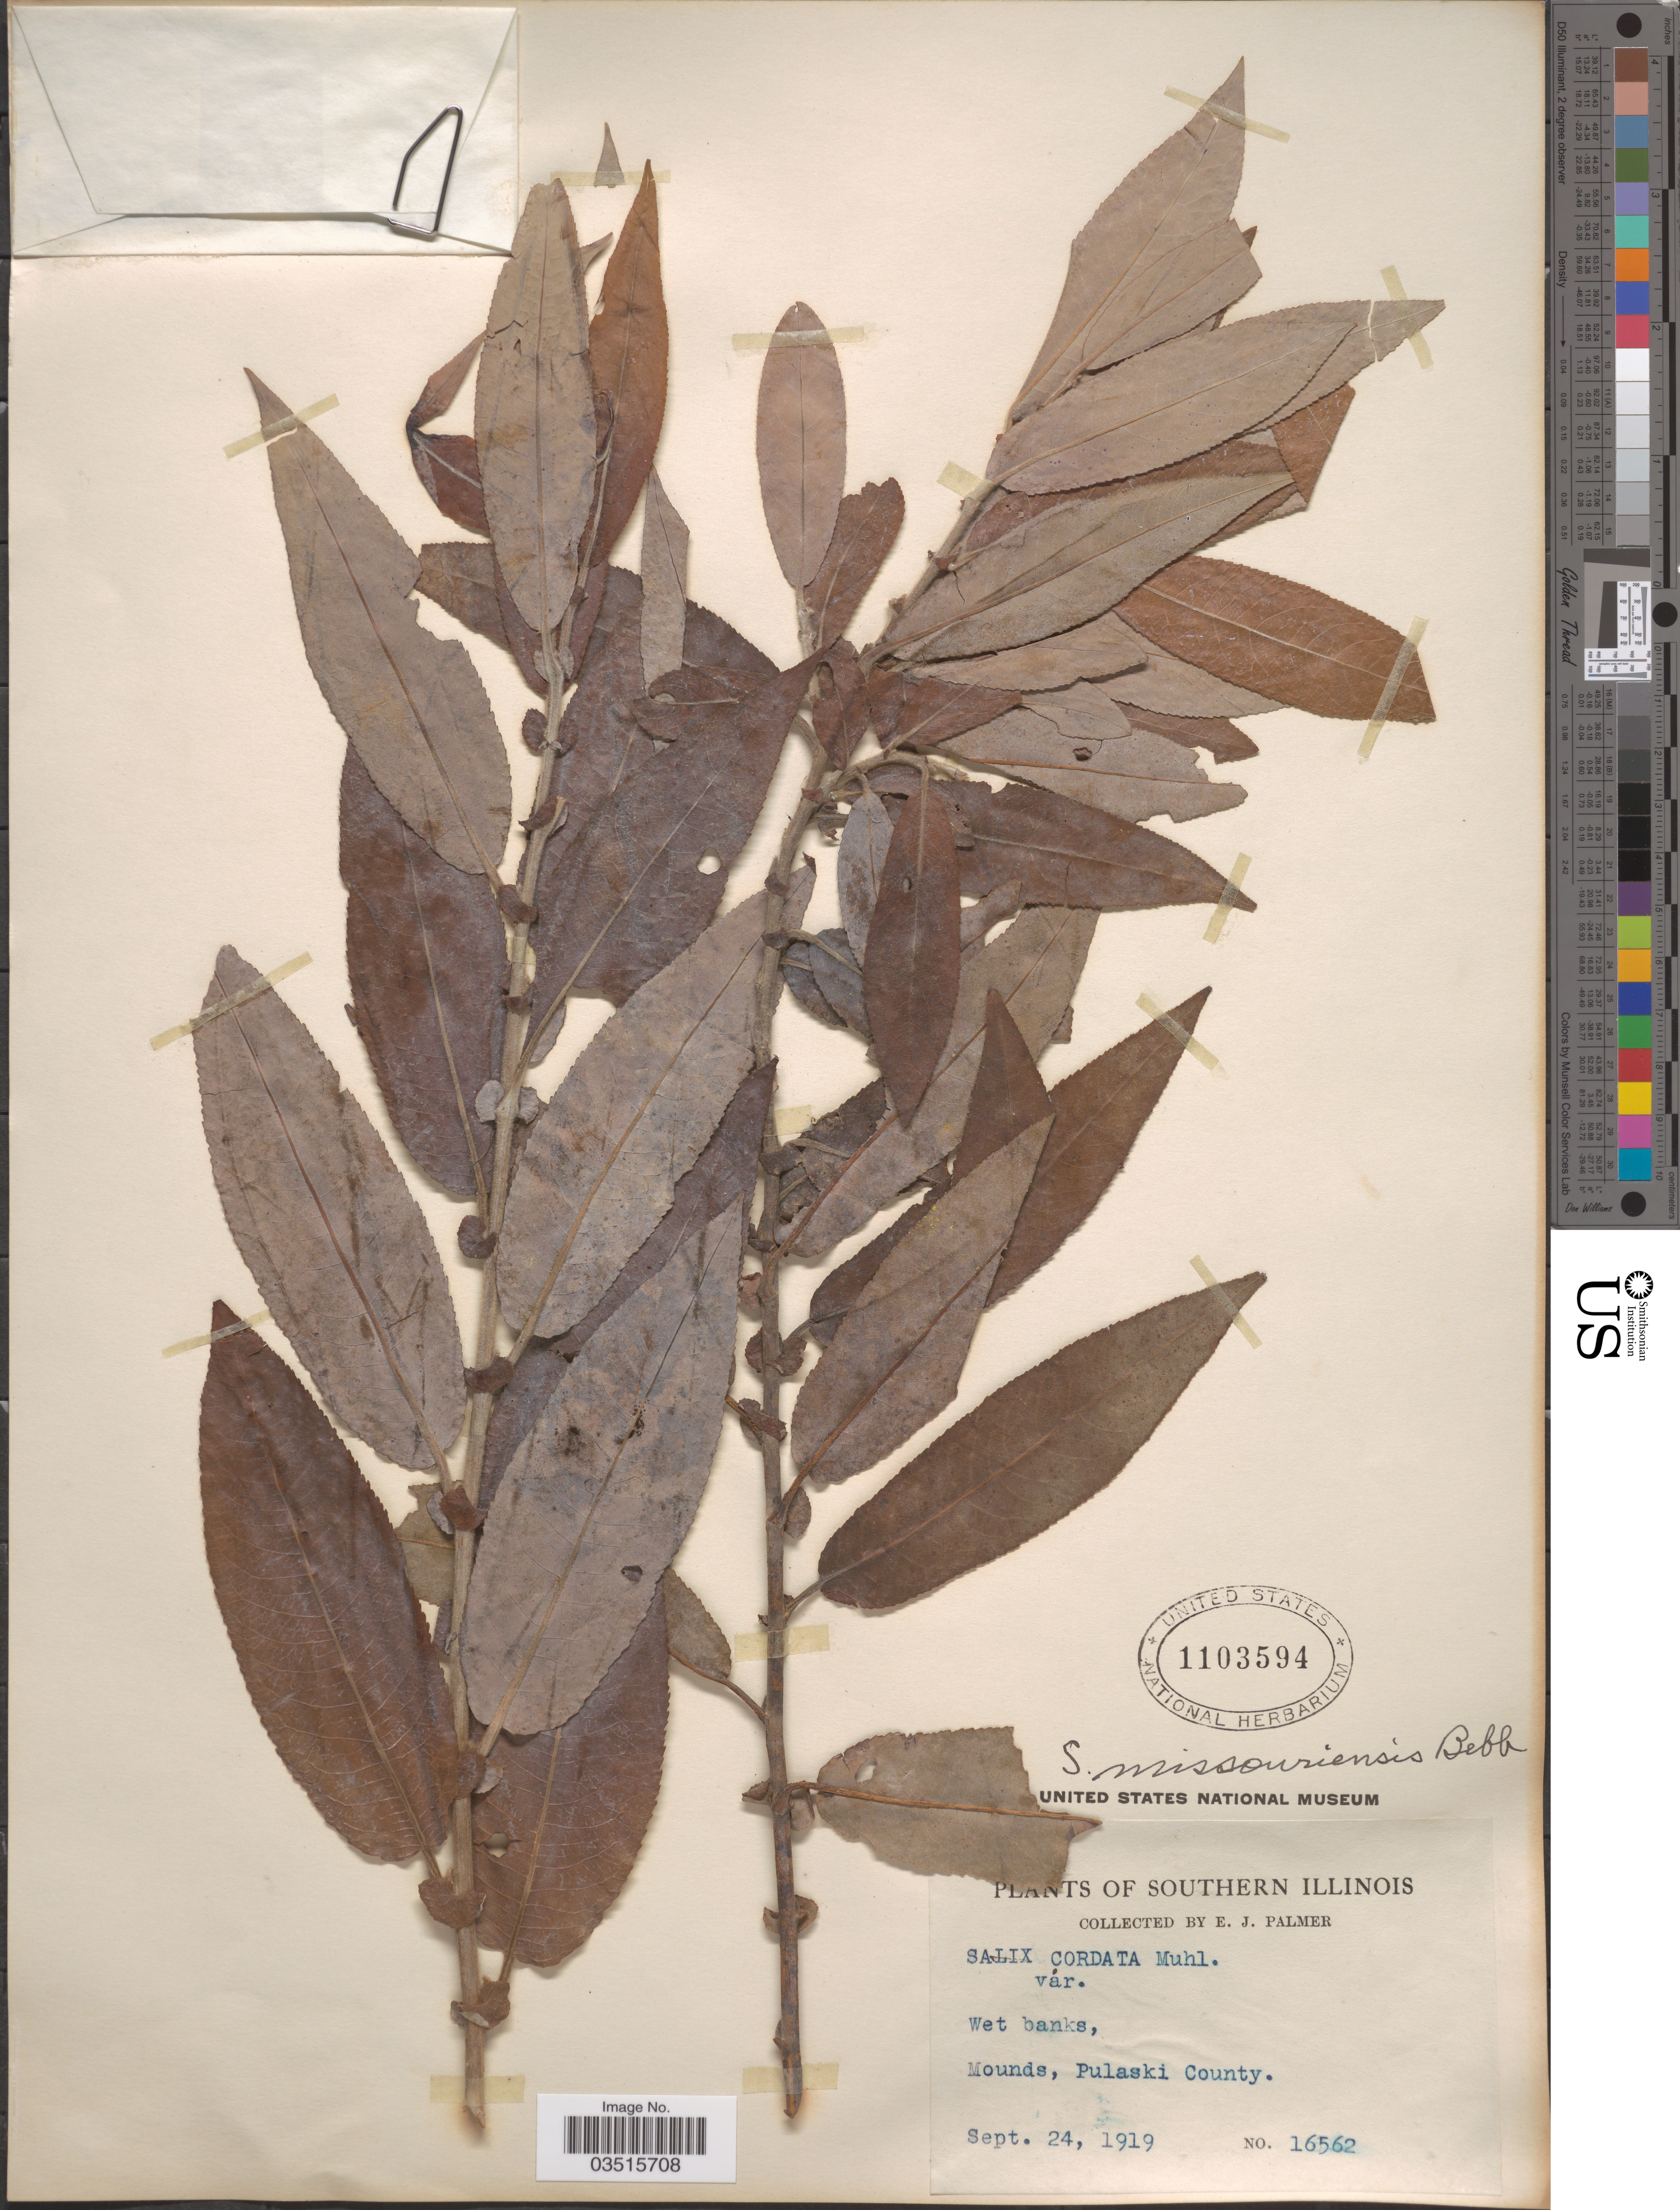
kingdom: Plantae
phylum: Tracheophyta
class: Magnoliopsida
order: Malpighiales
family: Salicaceae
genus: Salix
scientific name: Salix missouriensis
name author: Bebb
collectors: E. J. Palmer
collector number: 16562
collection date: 1919-09-24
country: United States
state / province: Illinois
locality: Southern Illinois. Wet banks, Mounds, Pulaski County.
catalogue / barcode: US 1103594